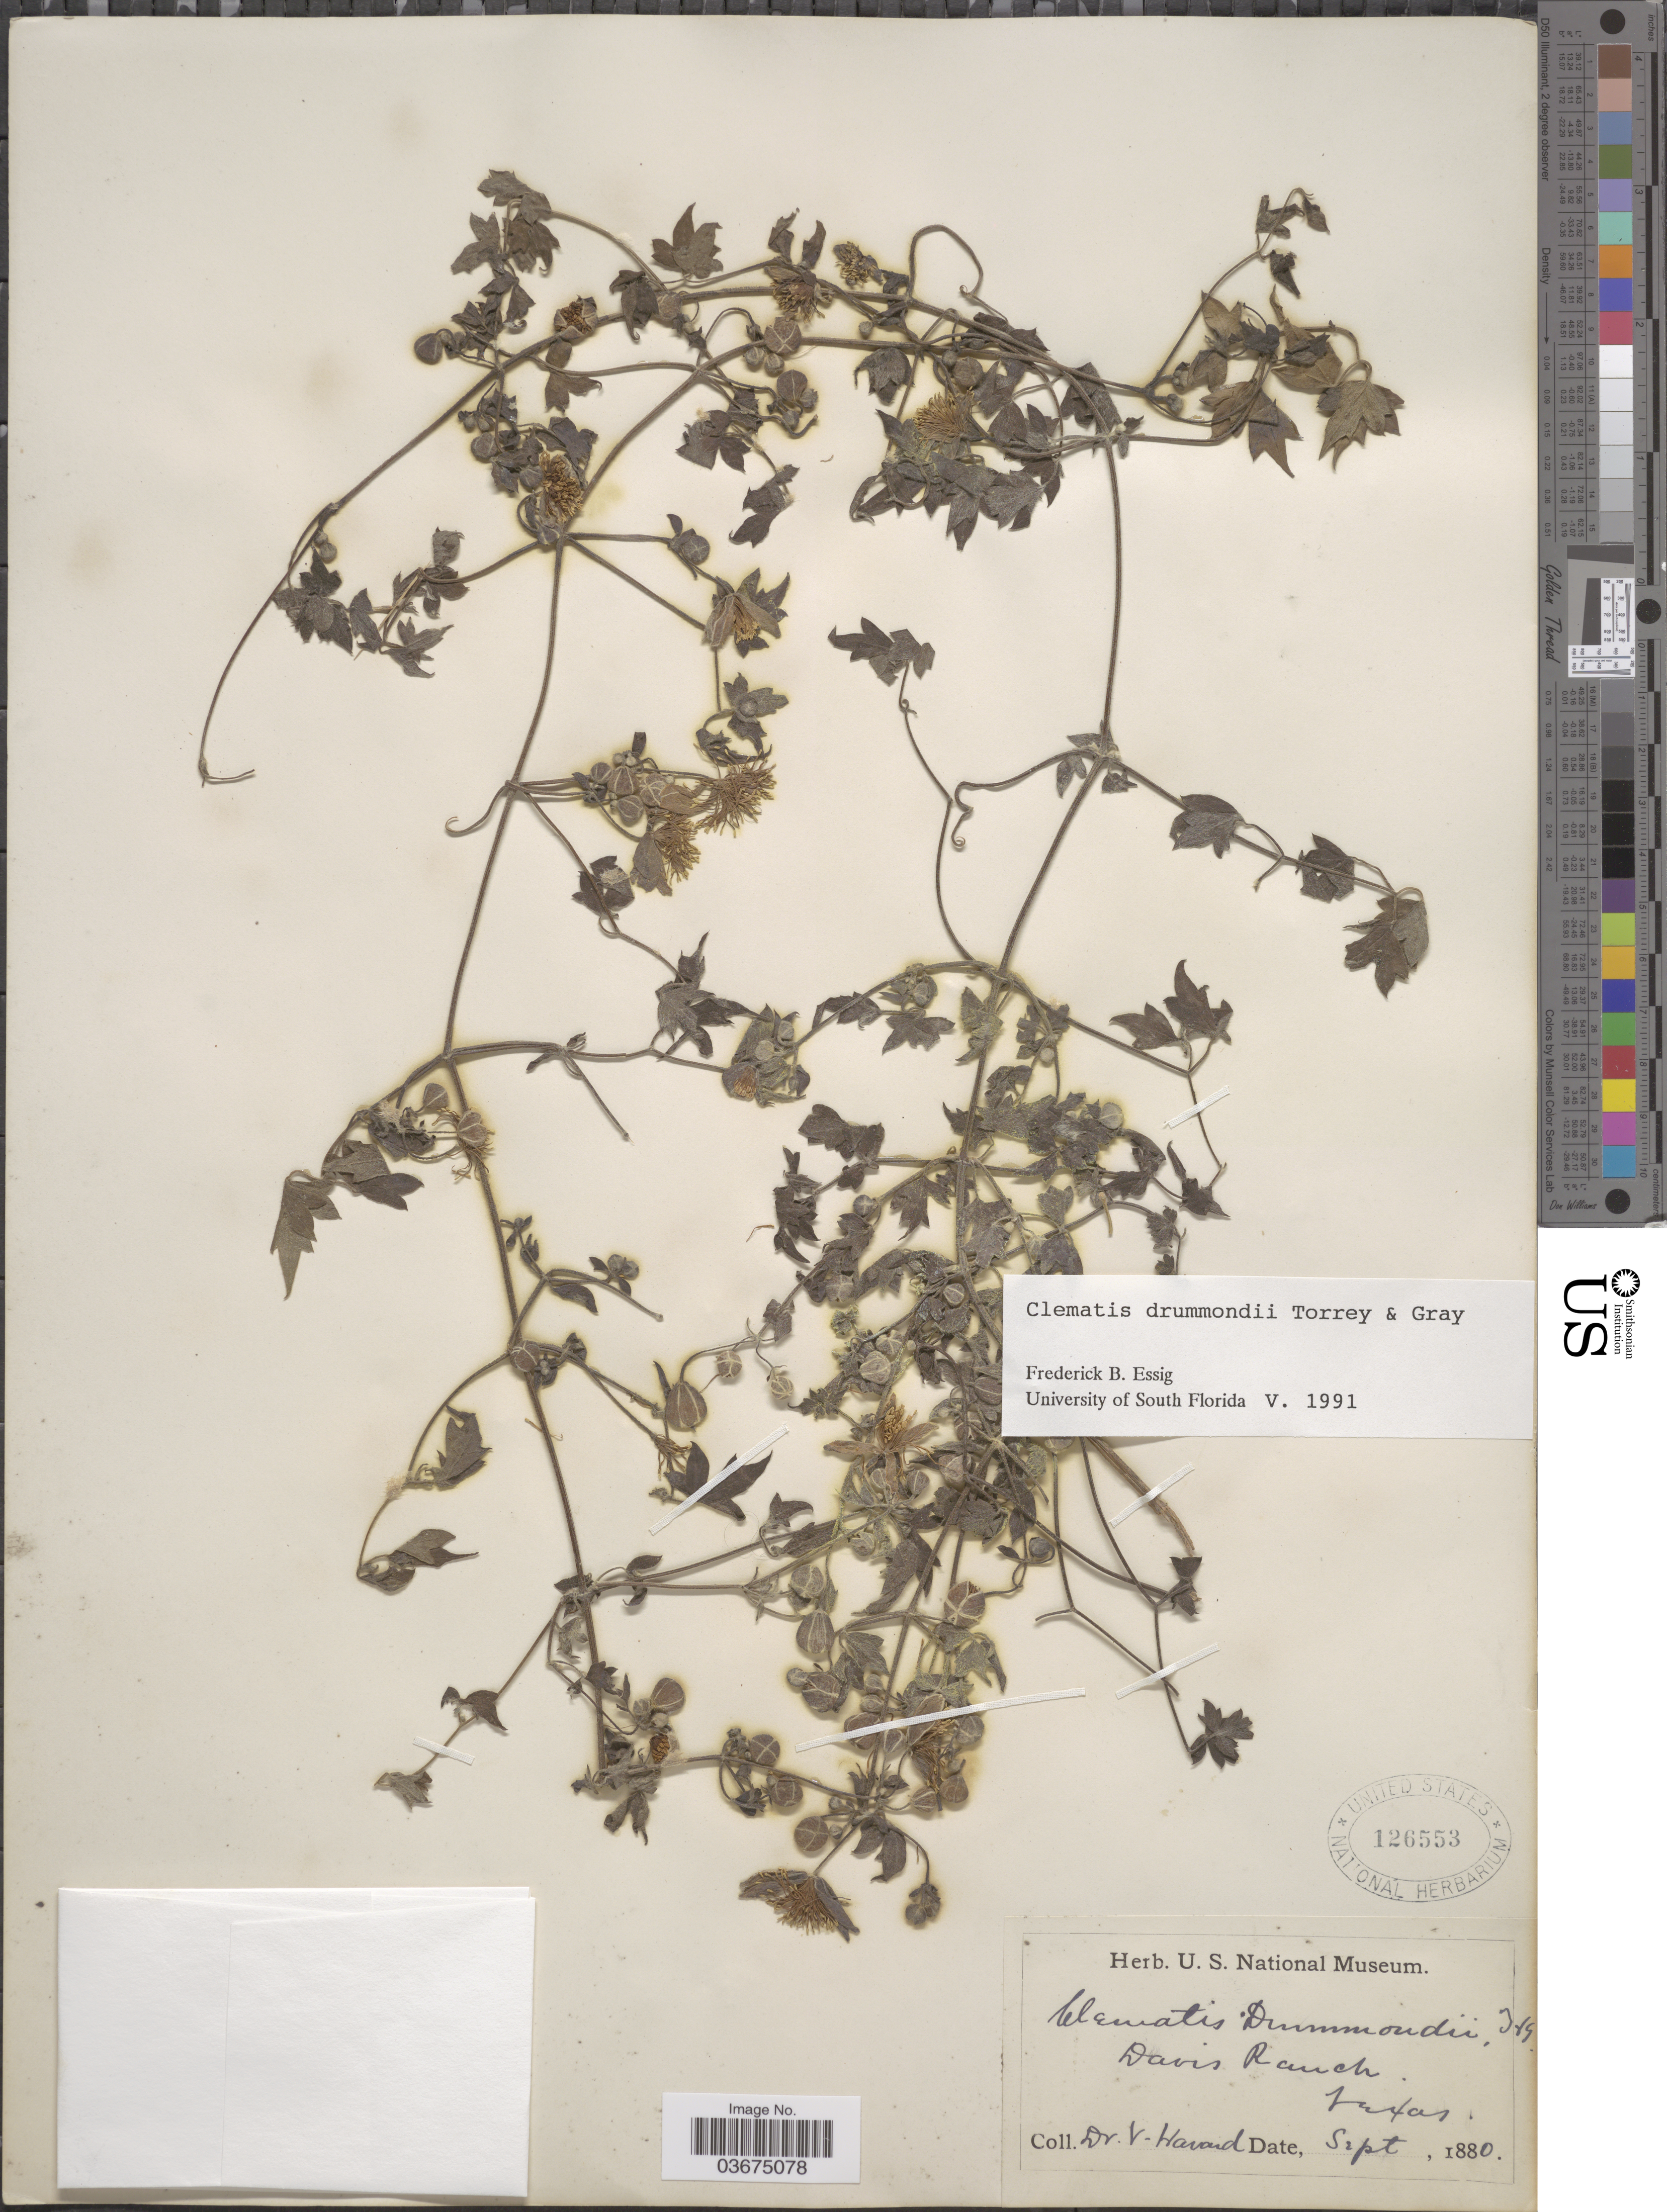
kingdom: Plantae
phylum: Tracheophyta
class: Magnoliopsida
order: Ranunculales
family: Ranunculaceae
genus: Clematis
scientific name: Clematis drummondii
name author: Torr. & A. Gray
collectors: V. Havard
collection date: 1880-09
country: United States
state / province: Texas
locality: Davis Ranch.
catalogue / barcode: US 126553